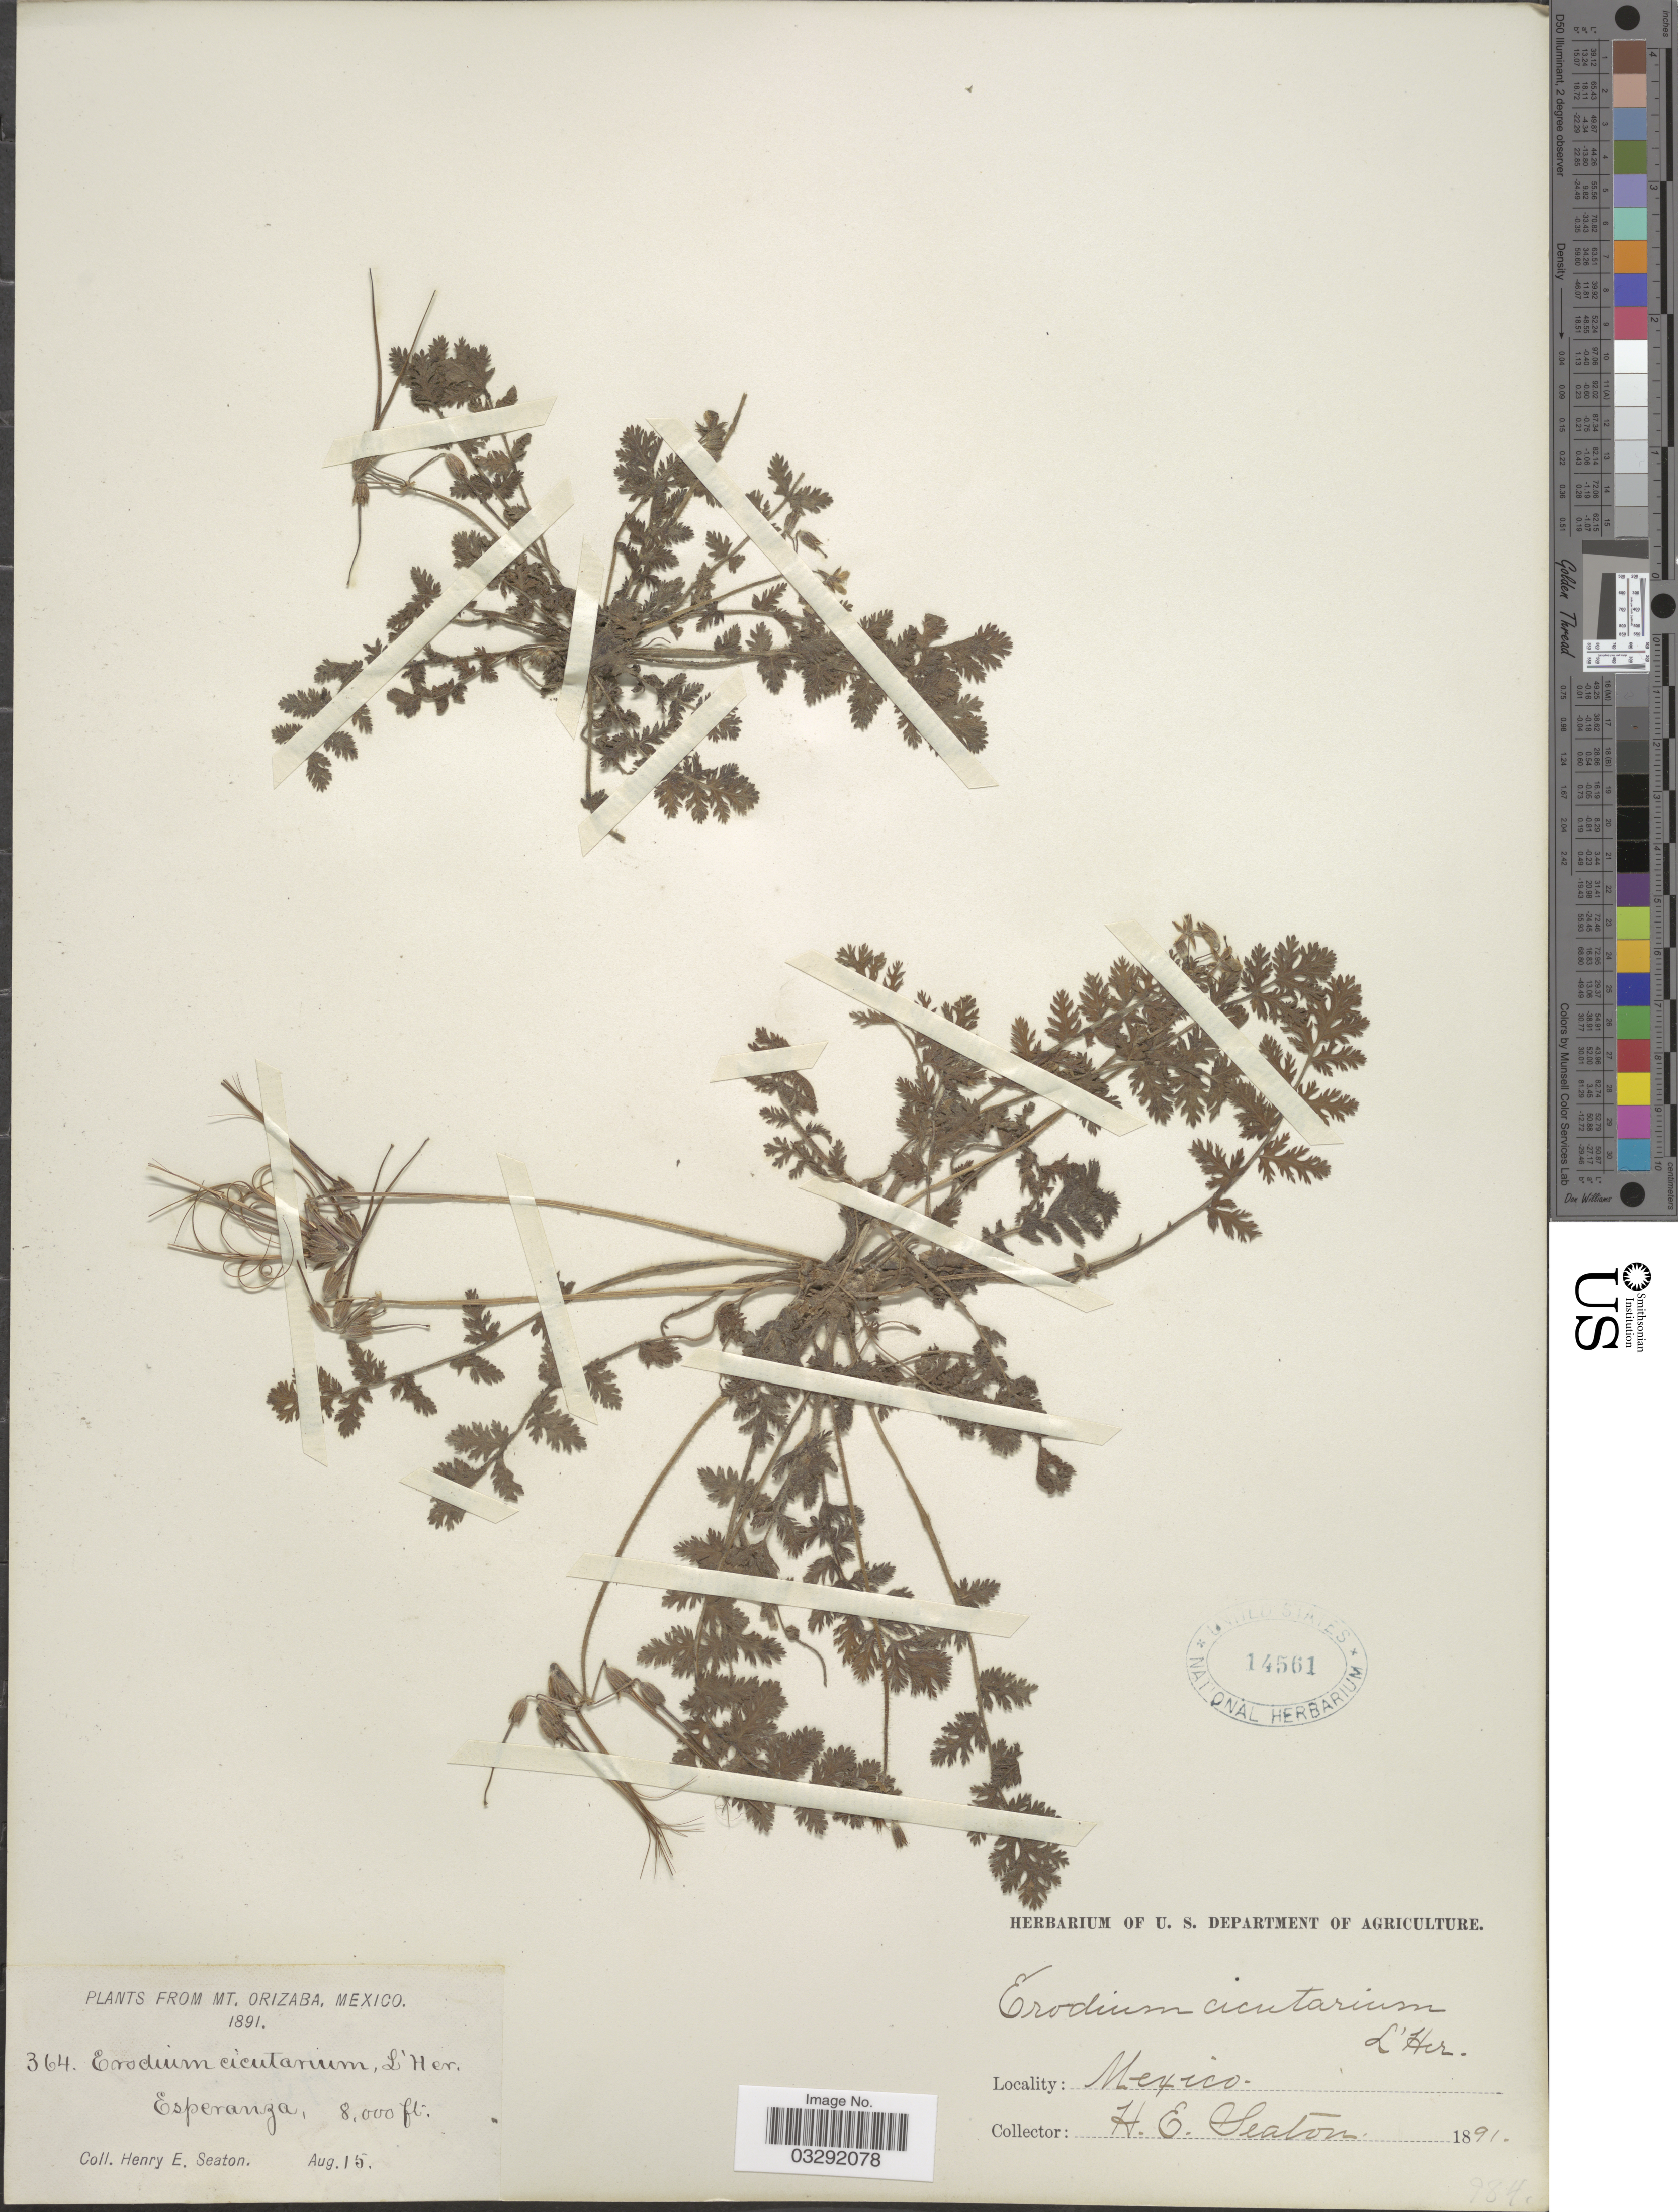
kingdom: Plantae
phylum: Tracheophyta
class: Magnoliopsida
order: Geraniales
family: Geraniaceae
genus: Erodium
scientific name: Erodium cicutarium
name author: (L.) L'Hér.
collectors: H. E. Seaton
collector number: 364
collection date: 1891-08-15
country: Mexico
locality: Mt. Orizaba. Esperanza.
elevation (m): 2438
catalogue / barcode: US 14561